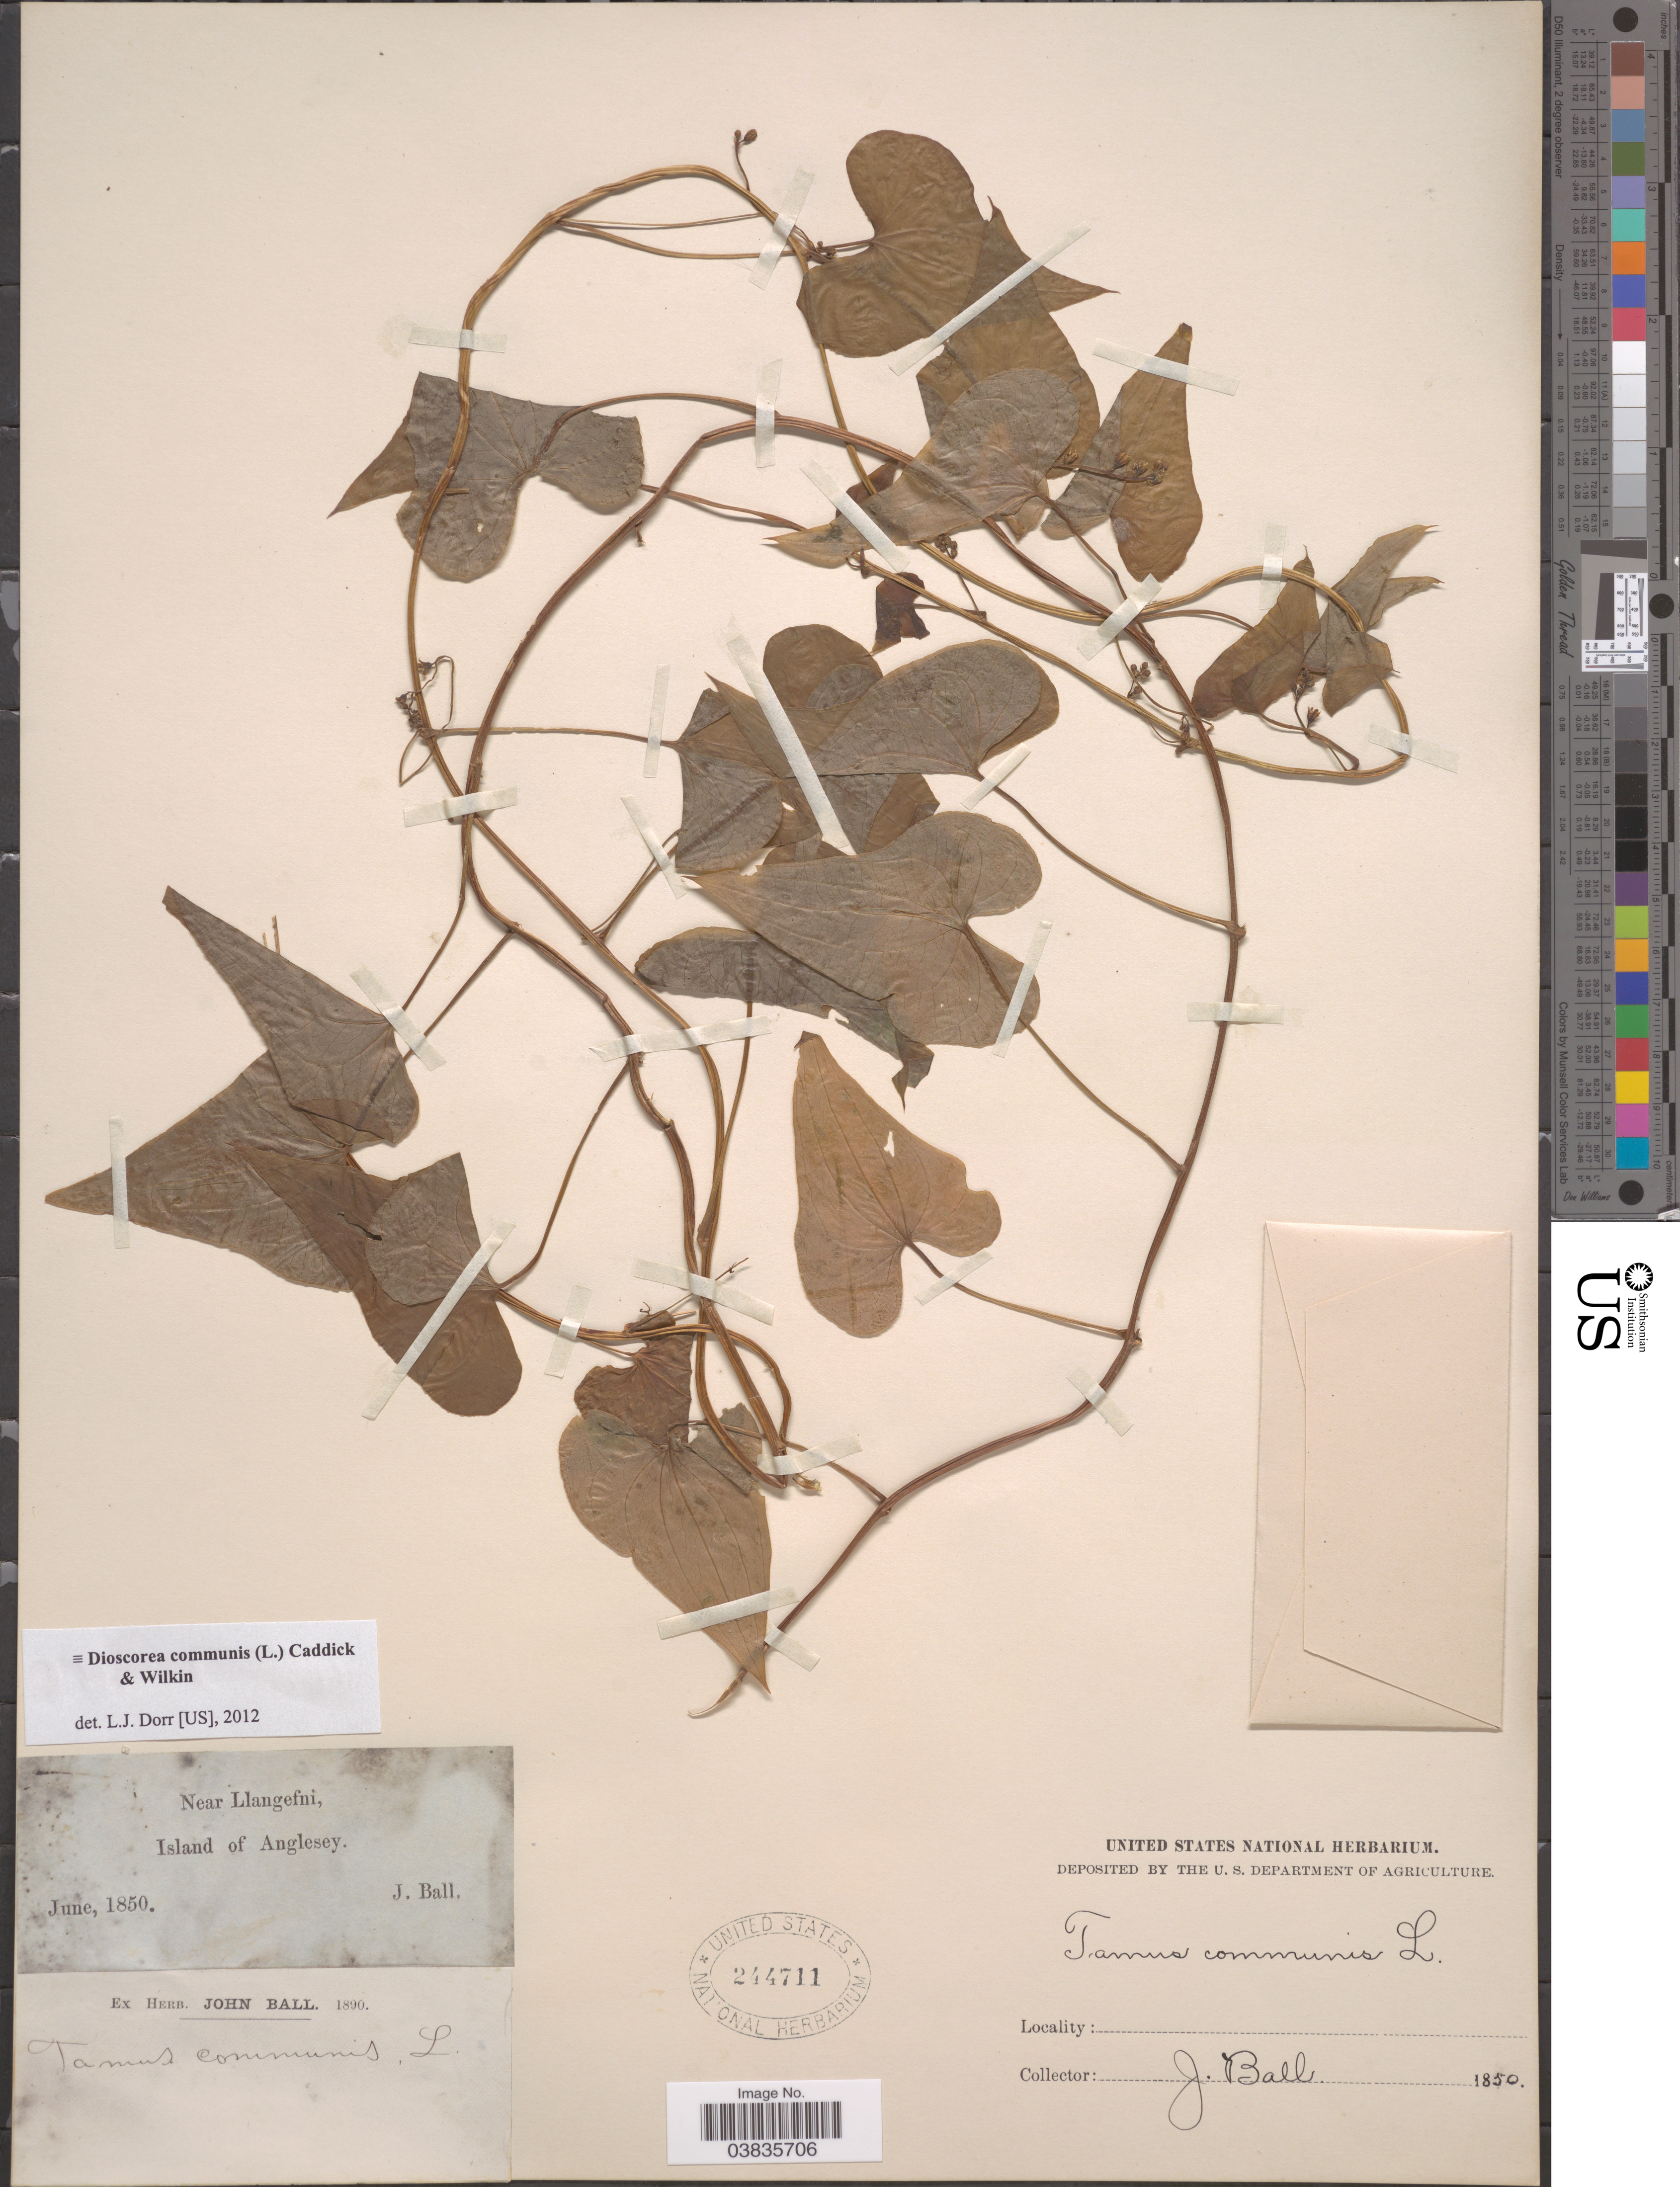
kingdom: Plantae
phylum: Tracheophyta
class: Liliopsida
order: Dioscoreales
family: Dioscoreaceae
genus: Dioscorea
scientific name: Dioscorea communis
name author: (L.) Caddick & Wilkin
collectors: J. Ball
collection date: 1850-06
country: United Kingdom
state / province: Wales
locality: Near Llangefni, Island of Anglesey.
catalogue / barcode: US 244711